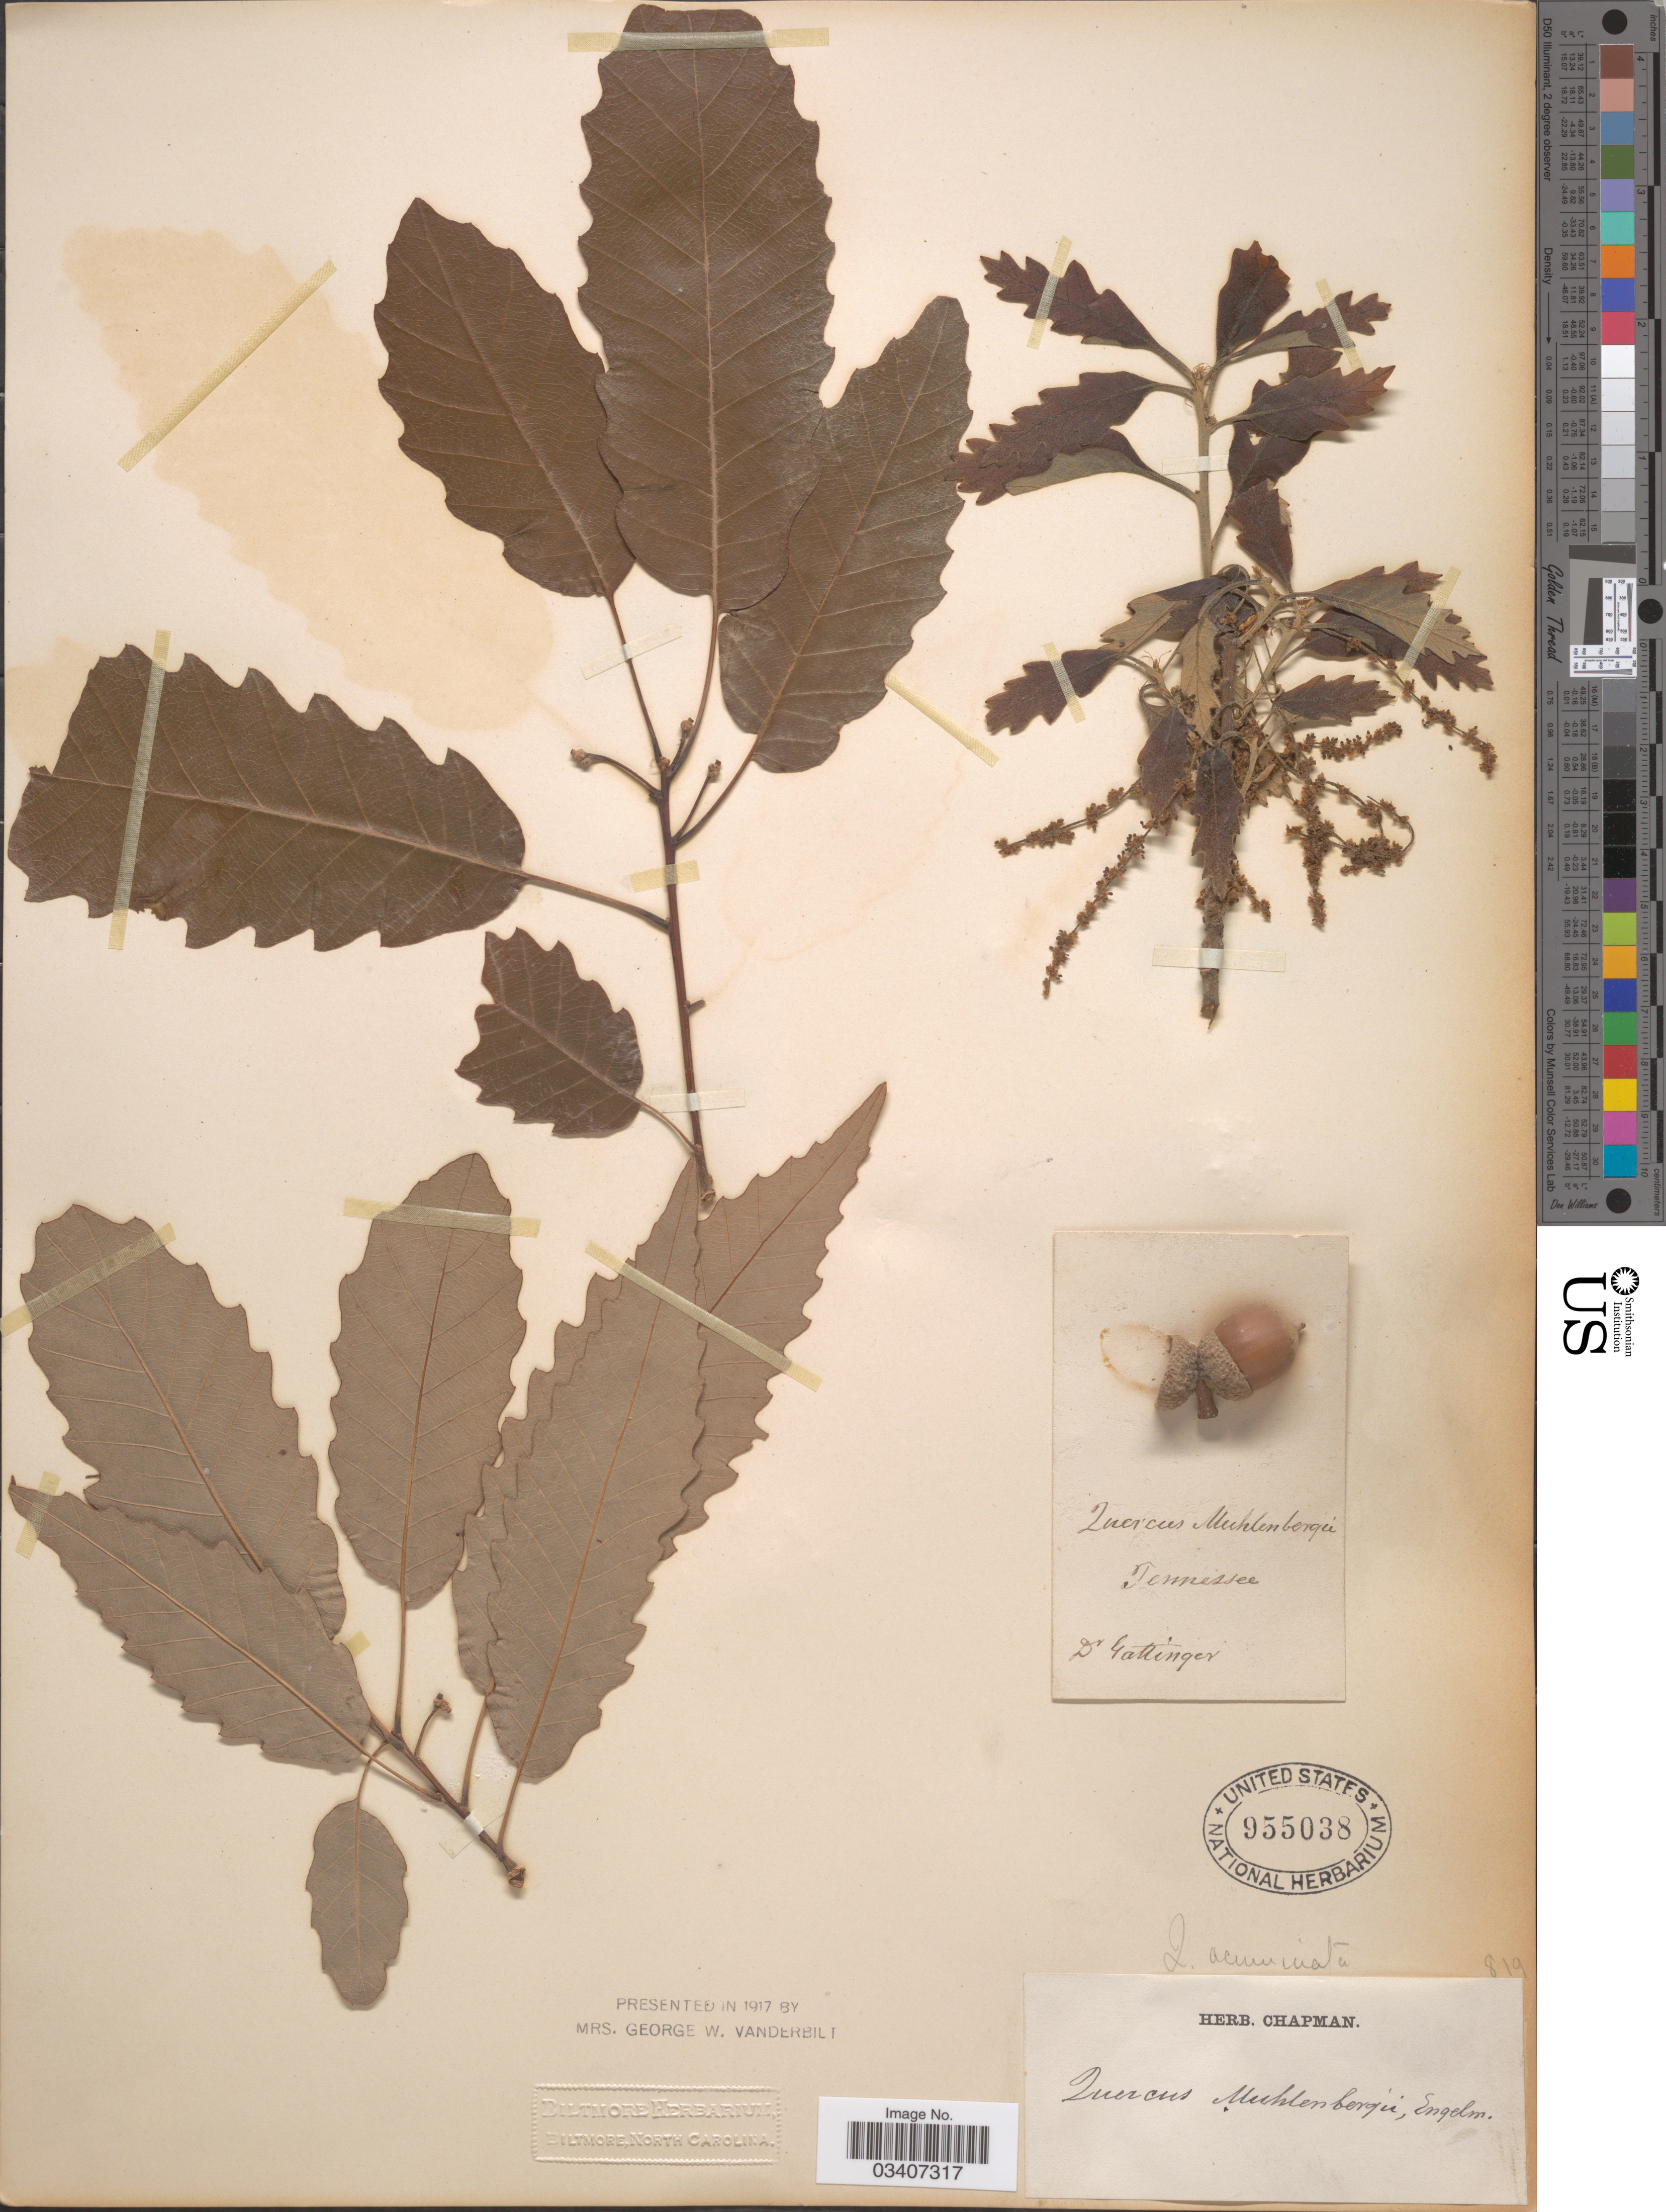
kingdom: Plantae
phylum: Tracheophyta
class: Magnoliopsida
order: Fagales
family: Fagaceae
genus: Quercus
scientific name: Quercus muehlenbergii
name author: Engelm.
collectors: Gattinger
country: United States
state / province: Tennessee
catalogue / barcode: US 955038